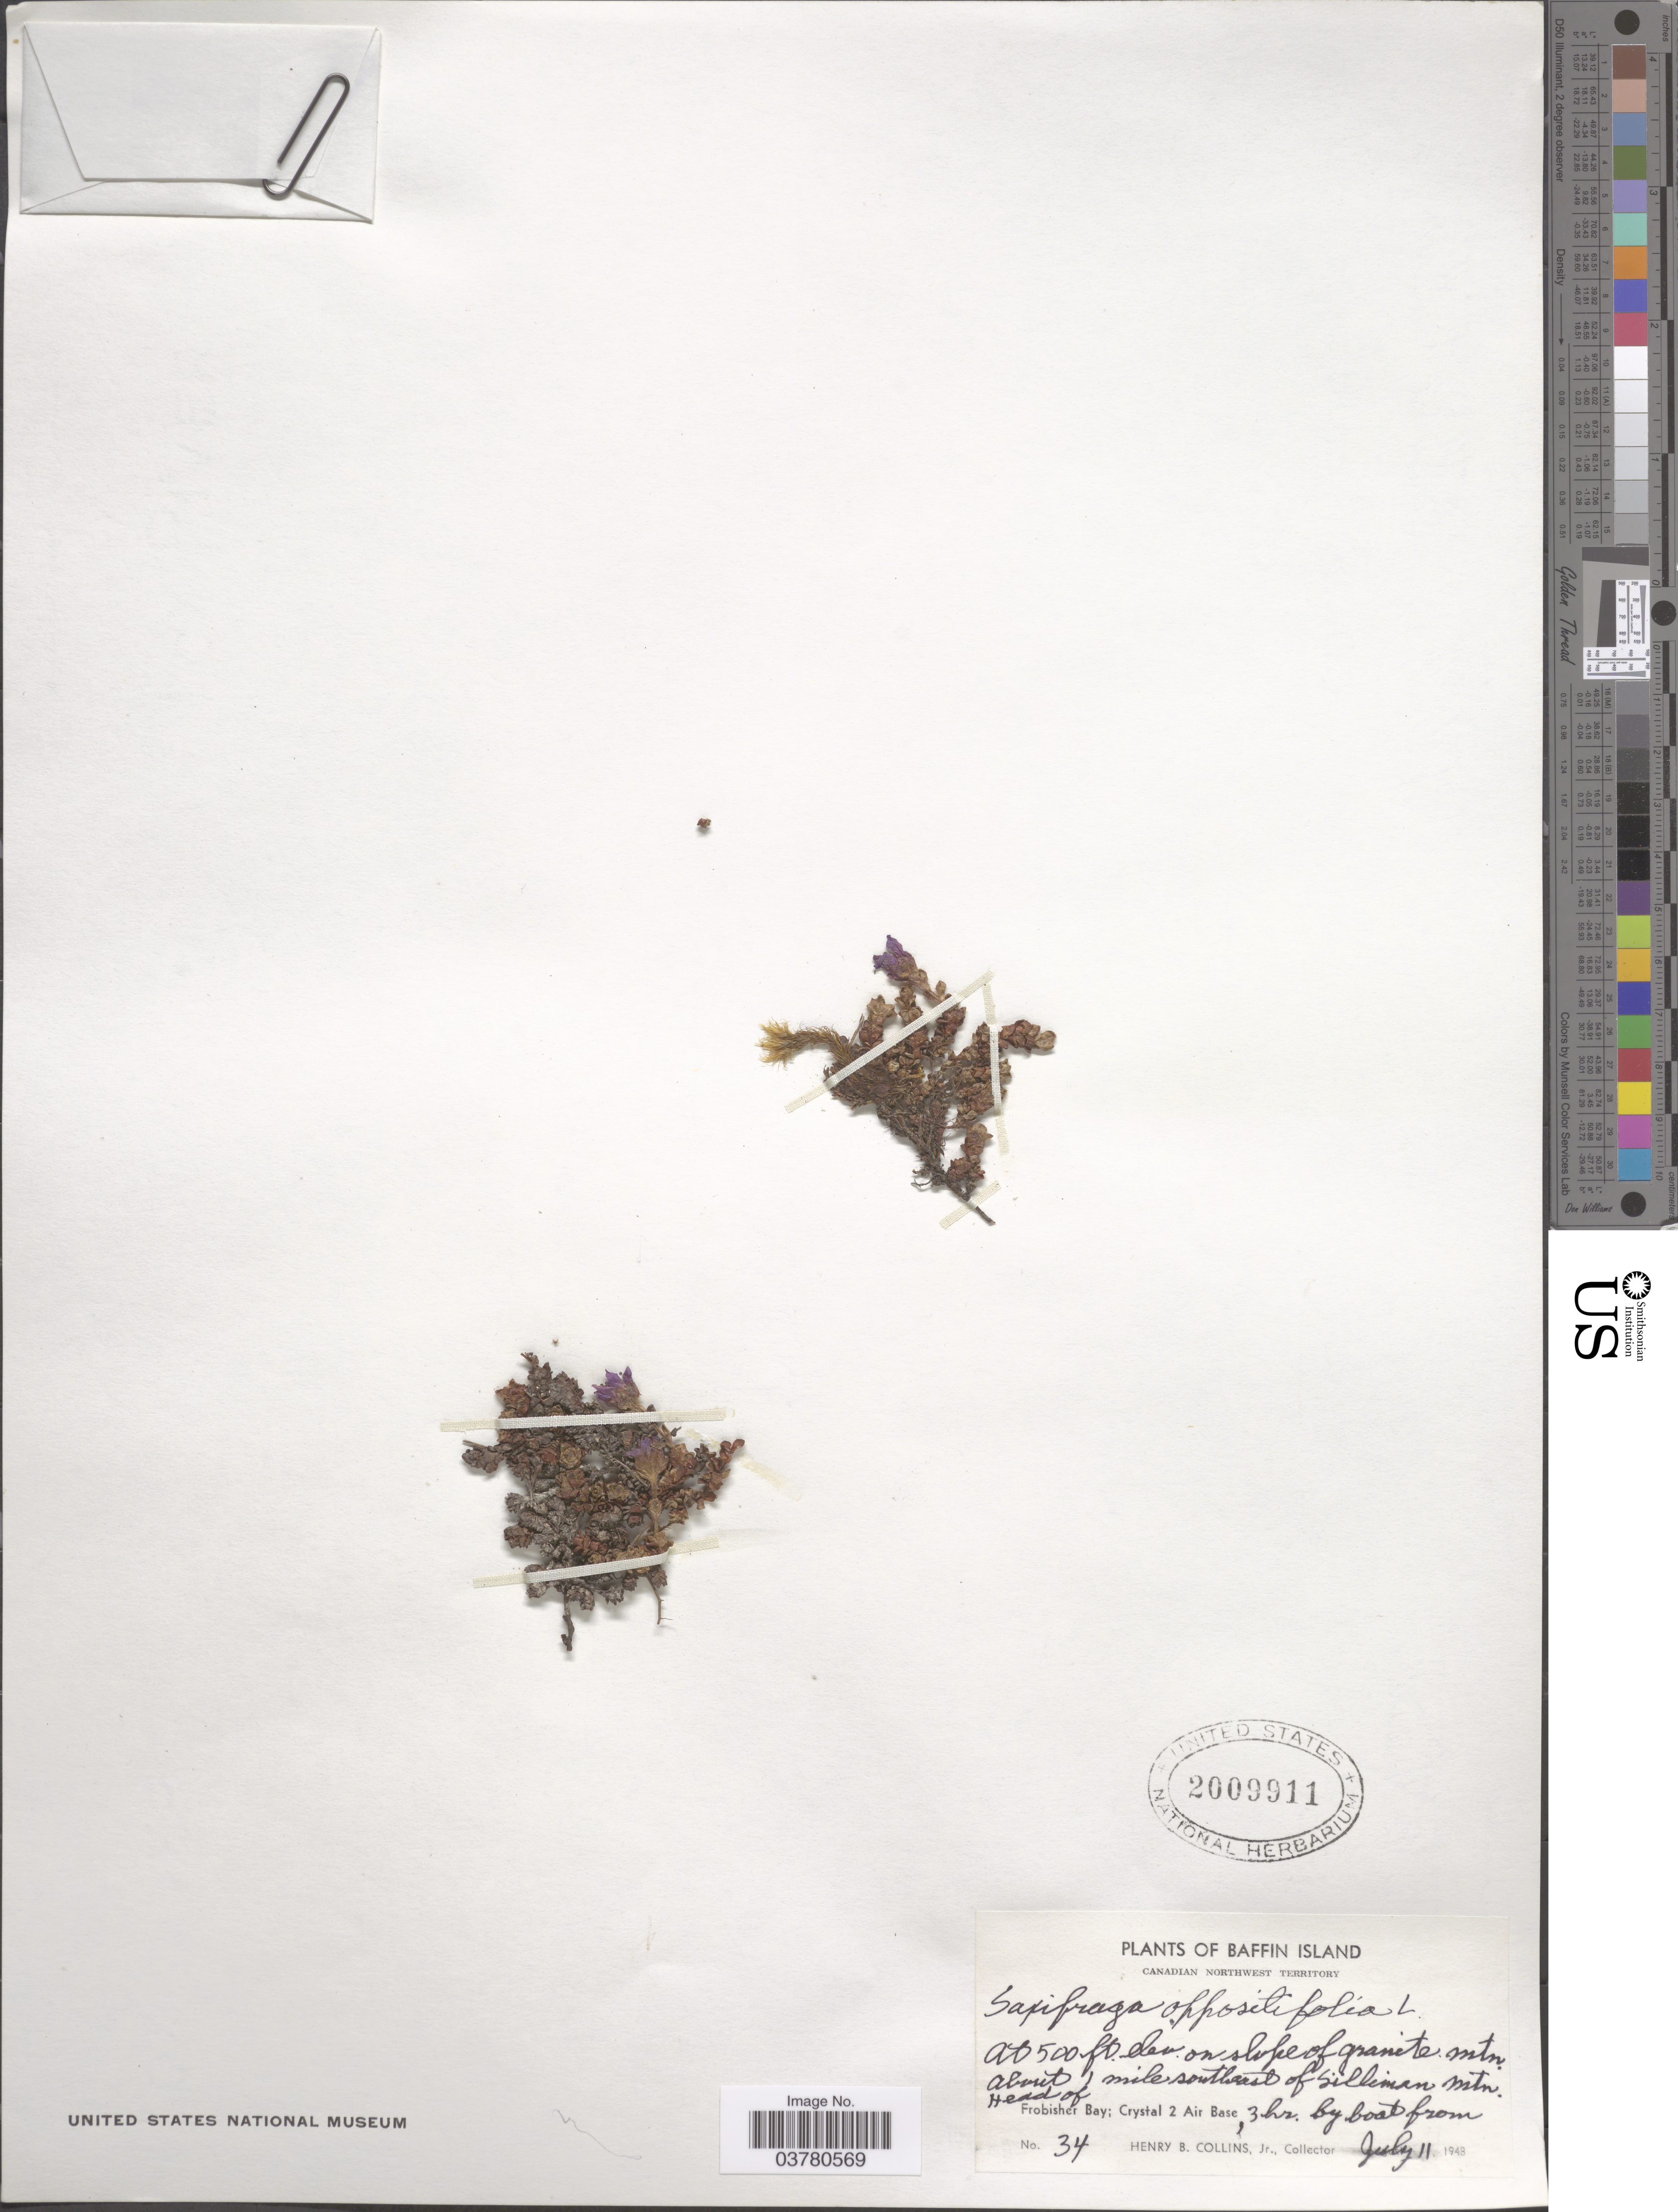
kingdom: Plantae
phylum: Tracheophyta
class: Magnoliopsida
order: Saxifragales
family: Saxifragaceae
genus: Saxifraga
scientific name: Saxifraga oppositifolia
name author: L.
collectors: H. Collins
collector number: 34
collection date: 1948-07-11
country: Canada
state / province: Nunavut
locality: Baffin Island. Canadian Northwest Territory. On slope of granite mtn. About 1 mile southeast of Silliman Mtn. Head of Frobisher Bay; Crystal 2 Air Base, 3 hr. by boat from.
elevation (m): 152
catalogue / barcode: US 2009911